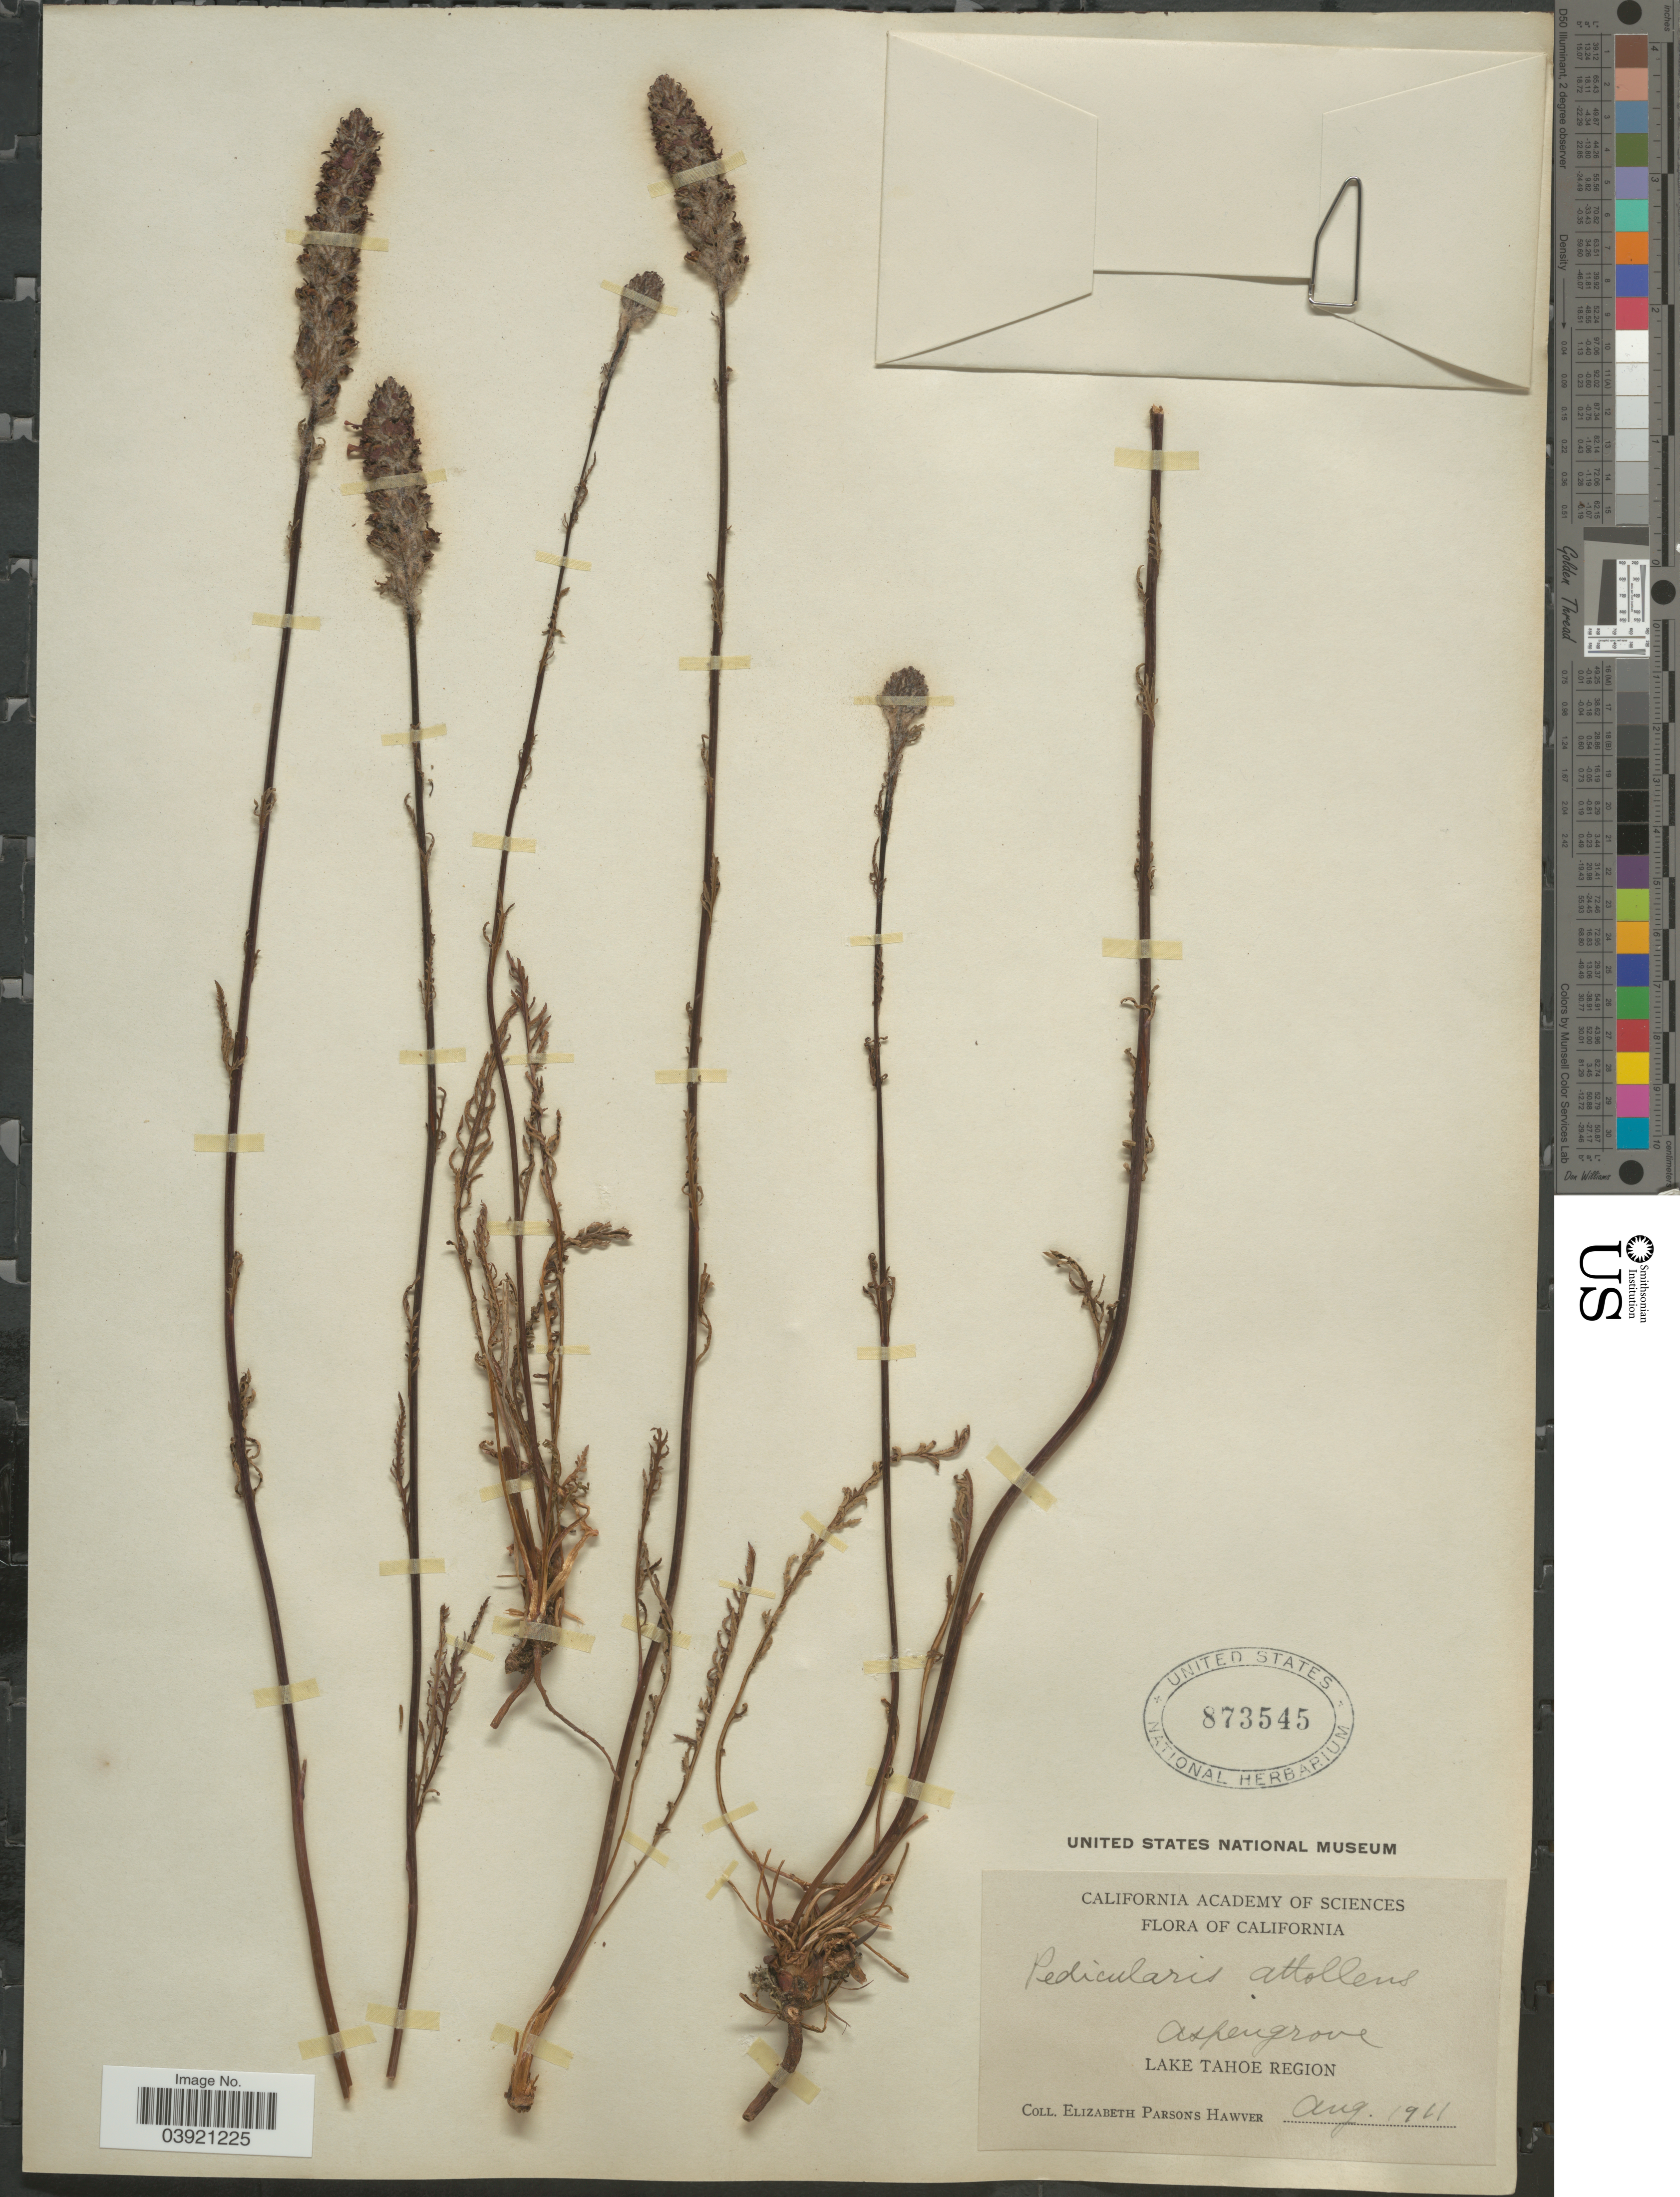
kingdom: Plantae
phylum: Tracheophyta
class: Magnoliopsida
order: Lamiales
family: Orobanchaceae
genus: Pedicularis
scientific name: Pedicularis attollens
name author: A. Gray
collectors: E. Hawver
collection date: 1911-08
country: United States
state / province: California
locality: Asthengrove. Lake Tahoe Region.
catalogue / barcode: US 873545